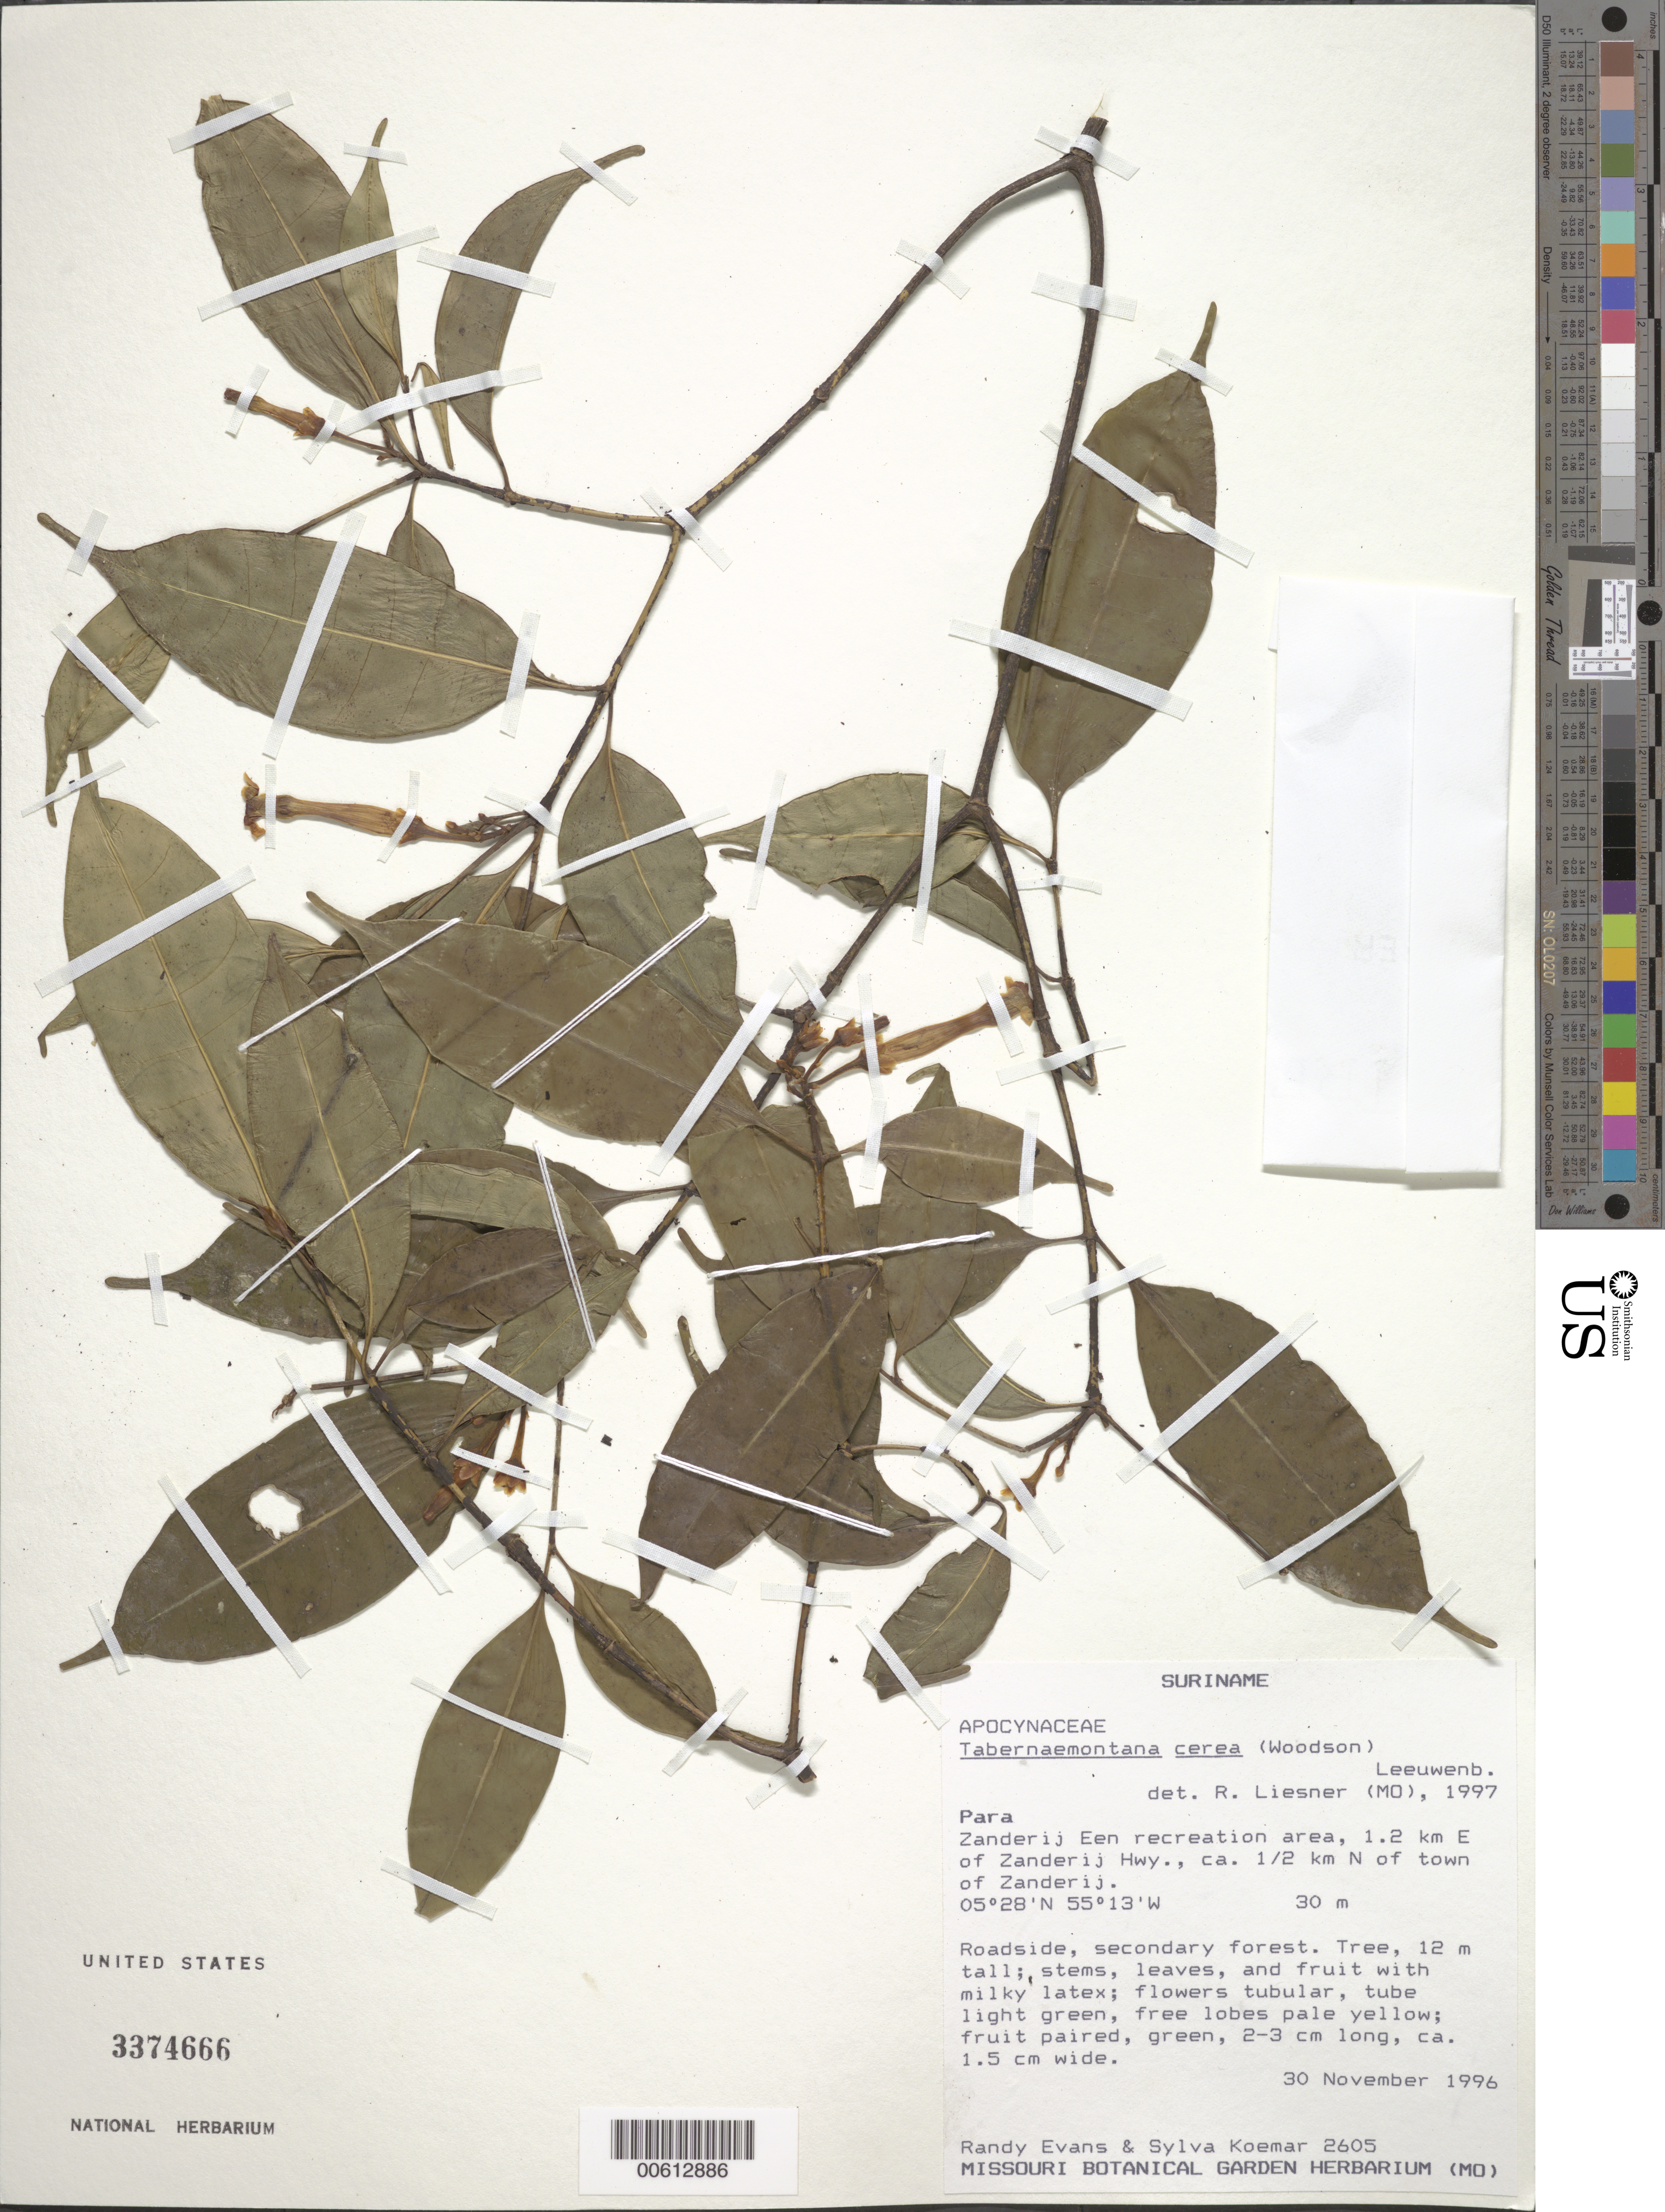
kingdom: Plantae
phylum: Tracheophyta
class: Magnoliopsida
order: Gentianales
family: Apocynaceae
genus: Tabernaemontana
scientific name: Tabernaemontana cerea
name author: (Woodson) Leewenberg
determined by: Liesner, R. L.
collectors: R. Evans & S. Koemar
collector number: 2605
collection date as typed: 30-Nov-96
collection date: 1996-11-30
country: Suriname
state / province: Para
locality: Zanderij, recreation area, 1.2 km E of Zanderij Hwy., 0.5 km N of town of Zanderij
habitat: Roadside, secondary forest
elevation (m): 30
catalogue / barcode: US 3374666